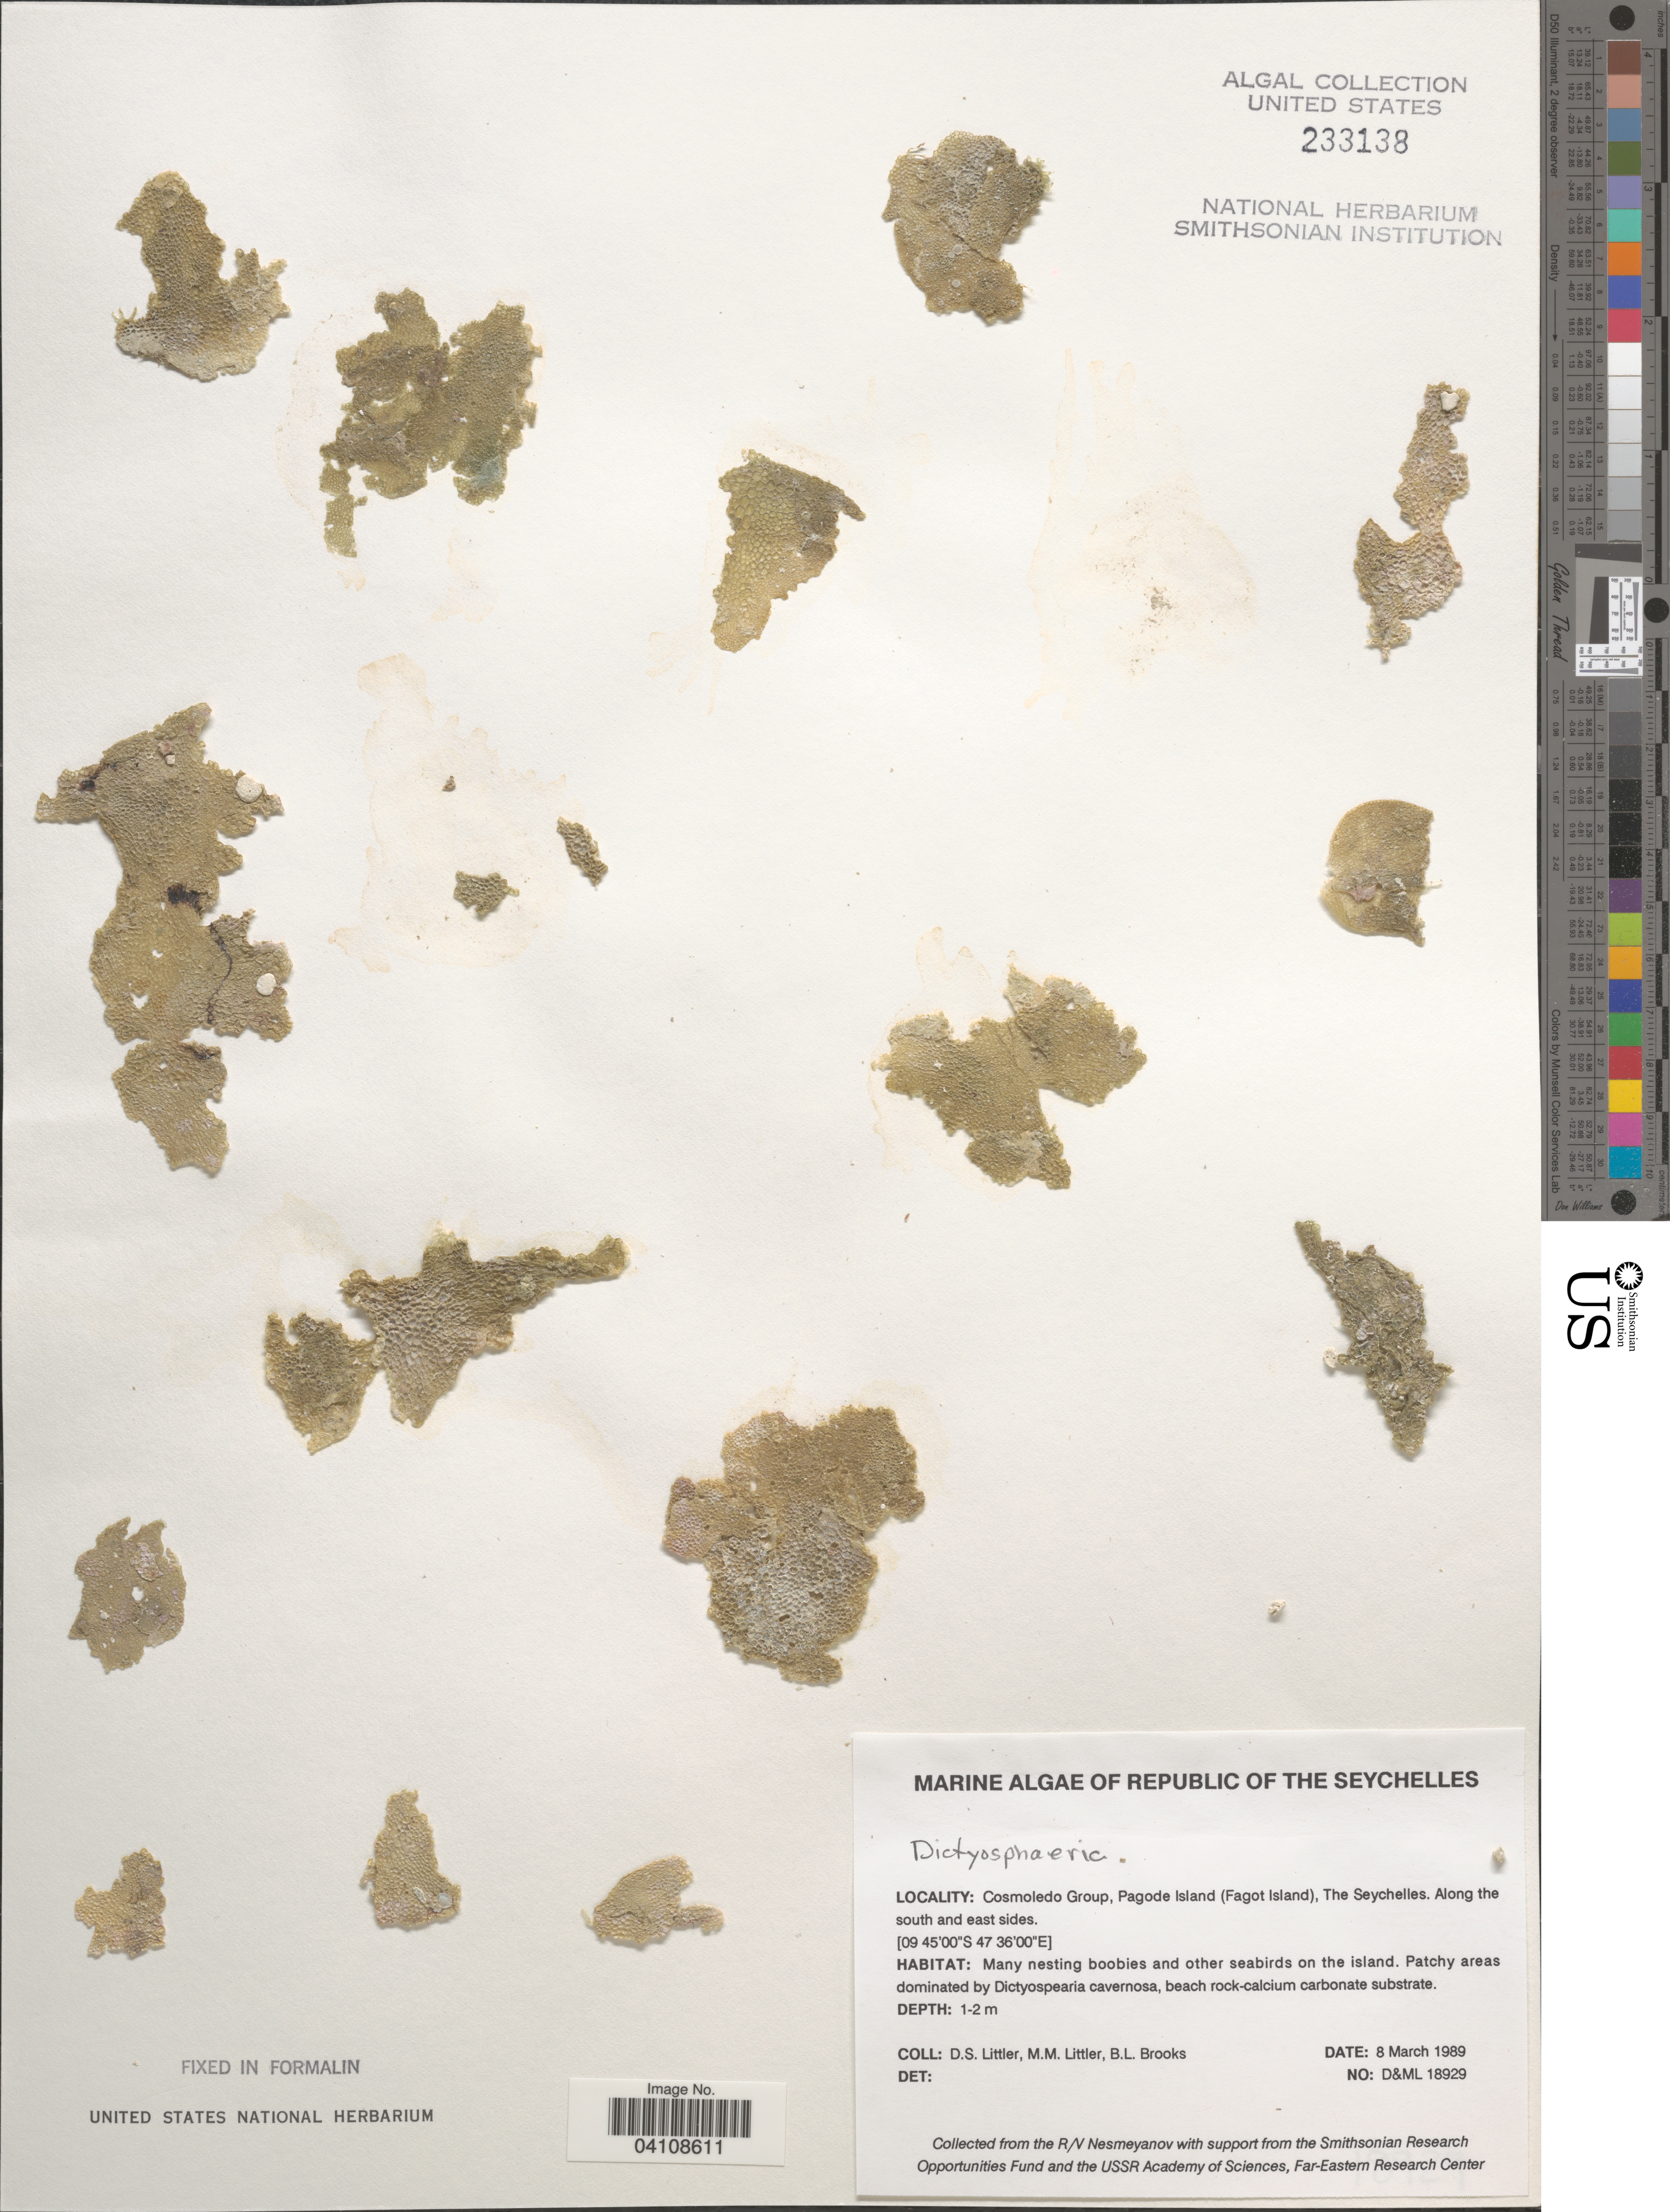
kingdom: Plantae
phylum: Chlorophyta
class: Ulvophyceae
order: Siphonocladales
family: Siphonocladaceae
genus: Dictyosphaeria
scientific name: Dictyosphaeria sp.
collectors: D. S. Littler & B. Brooks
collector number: D&ML18929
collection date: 1989-03-08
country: Seychelles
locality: Republic of The Seychelles. Cosmoledo Group, Pagode Island (Fagot Island). Along the south and east sides.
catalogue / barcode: US 233138